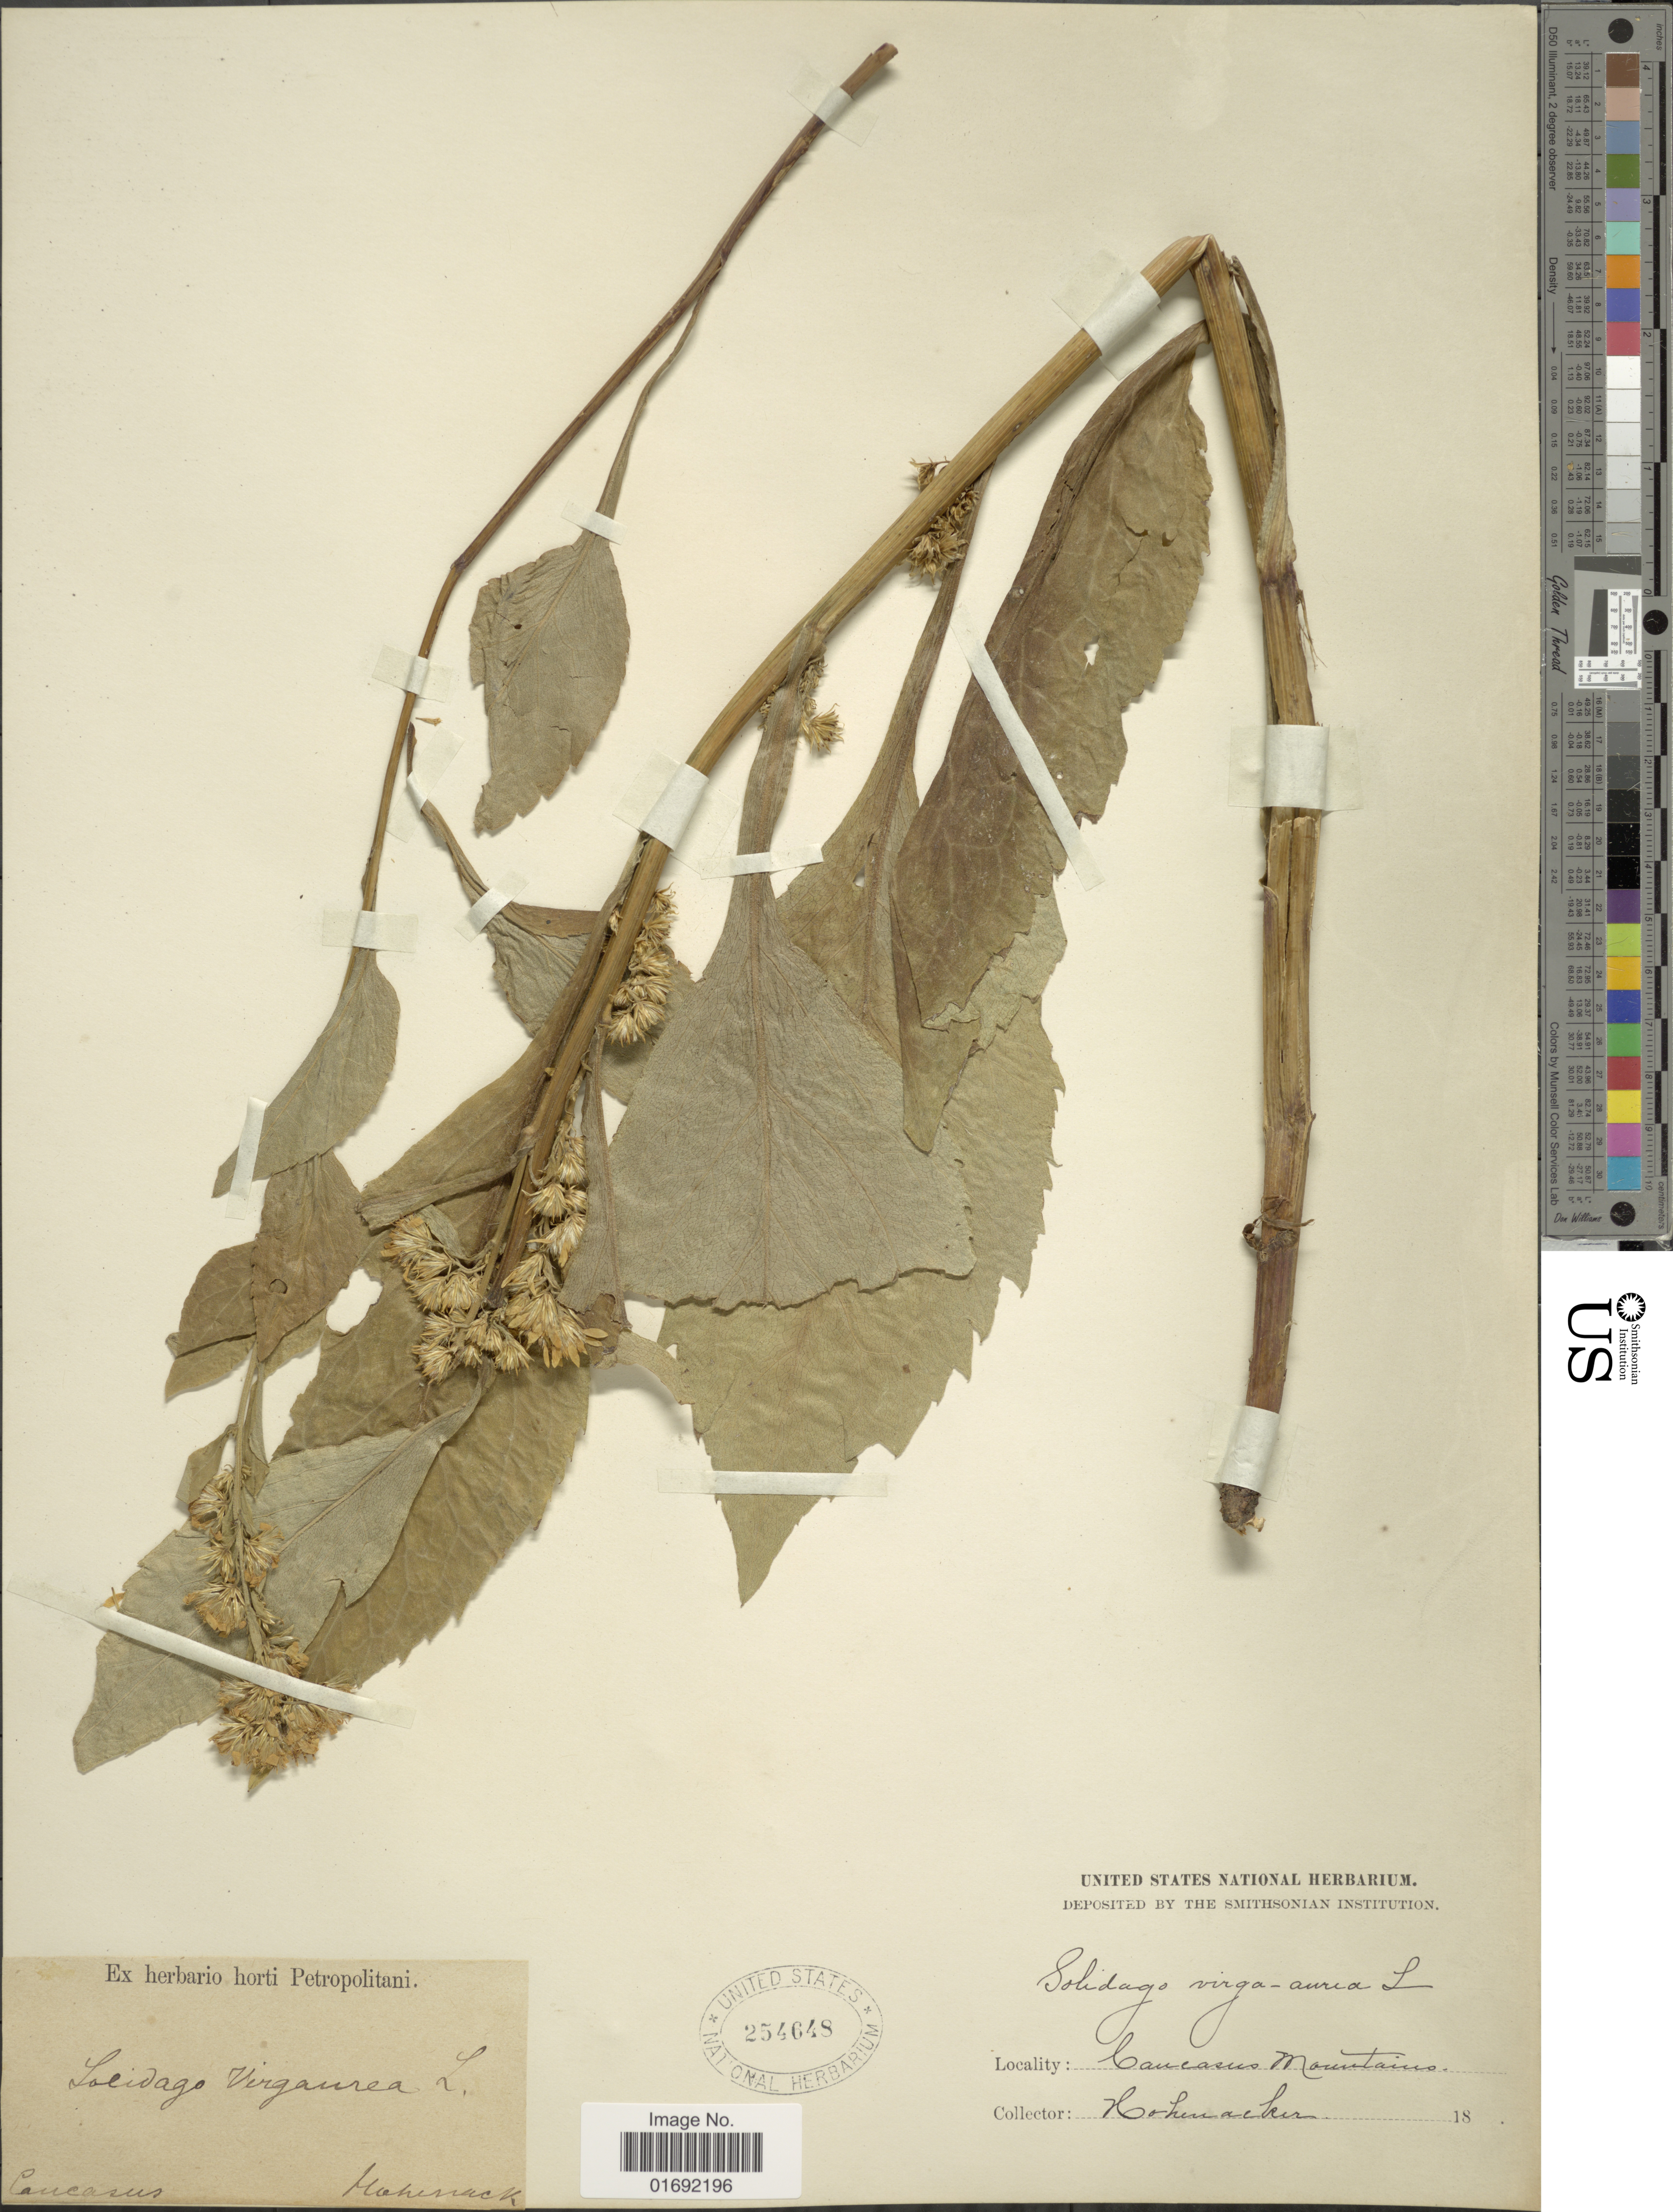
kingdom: Plantae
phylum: Tracheophyta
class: Magnoliopsida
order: Asterales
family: Asteraceae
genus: Solidago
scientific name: Solidago virgaurea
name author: L.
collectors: Hohenacker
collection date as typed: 18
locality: Caucasus Mountains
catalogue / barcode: US 254648